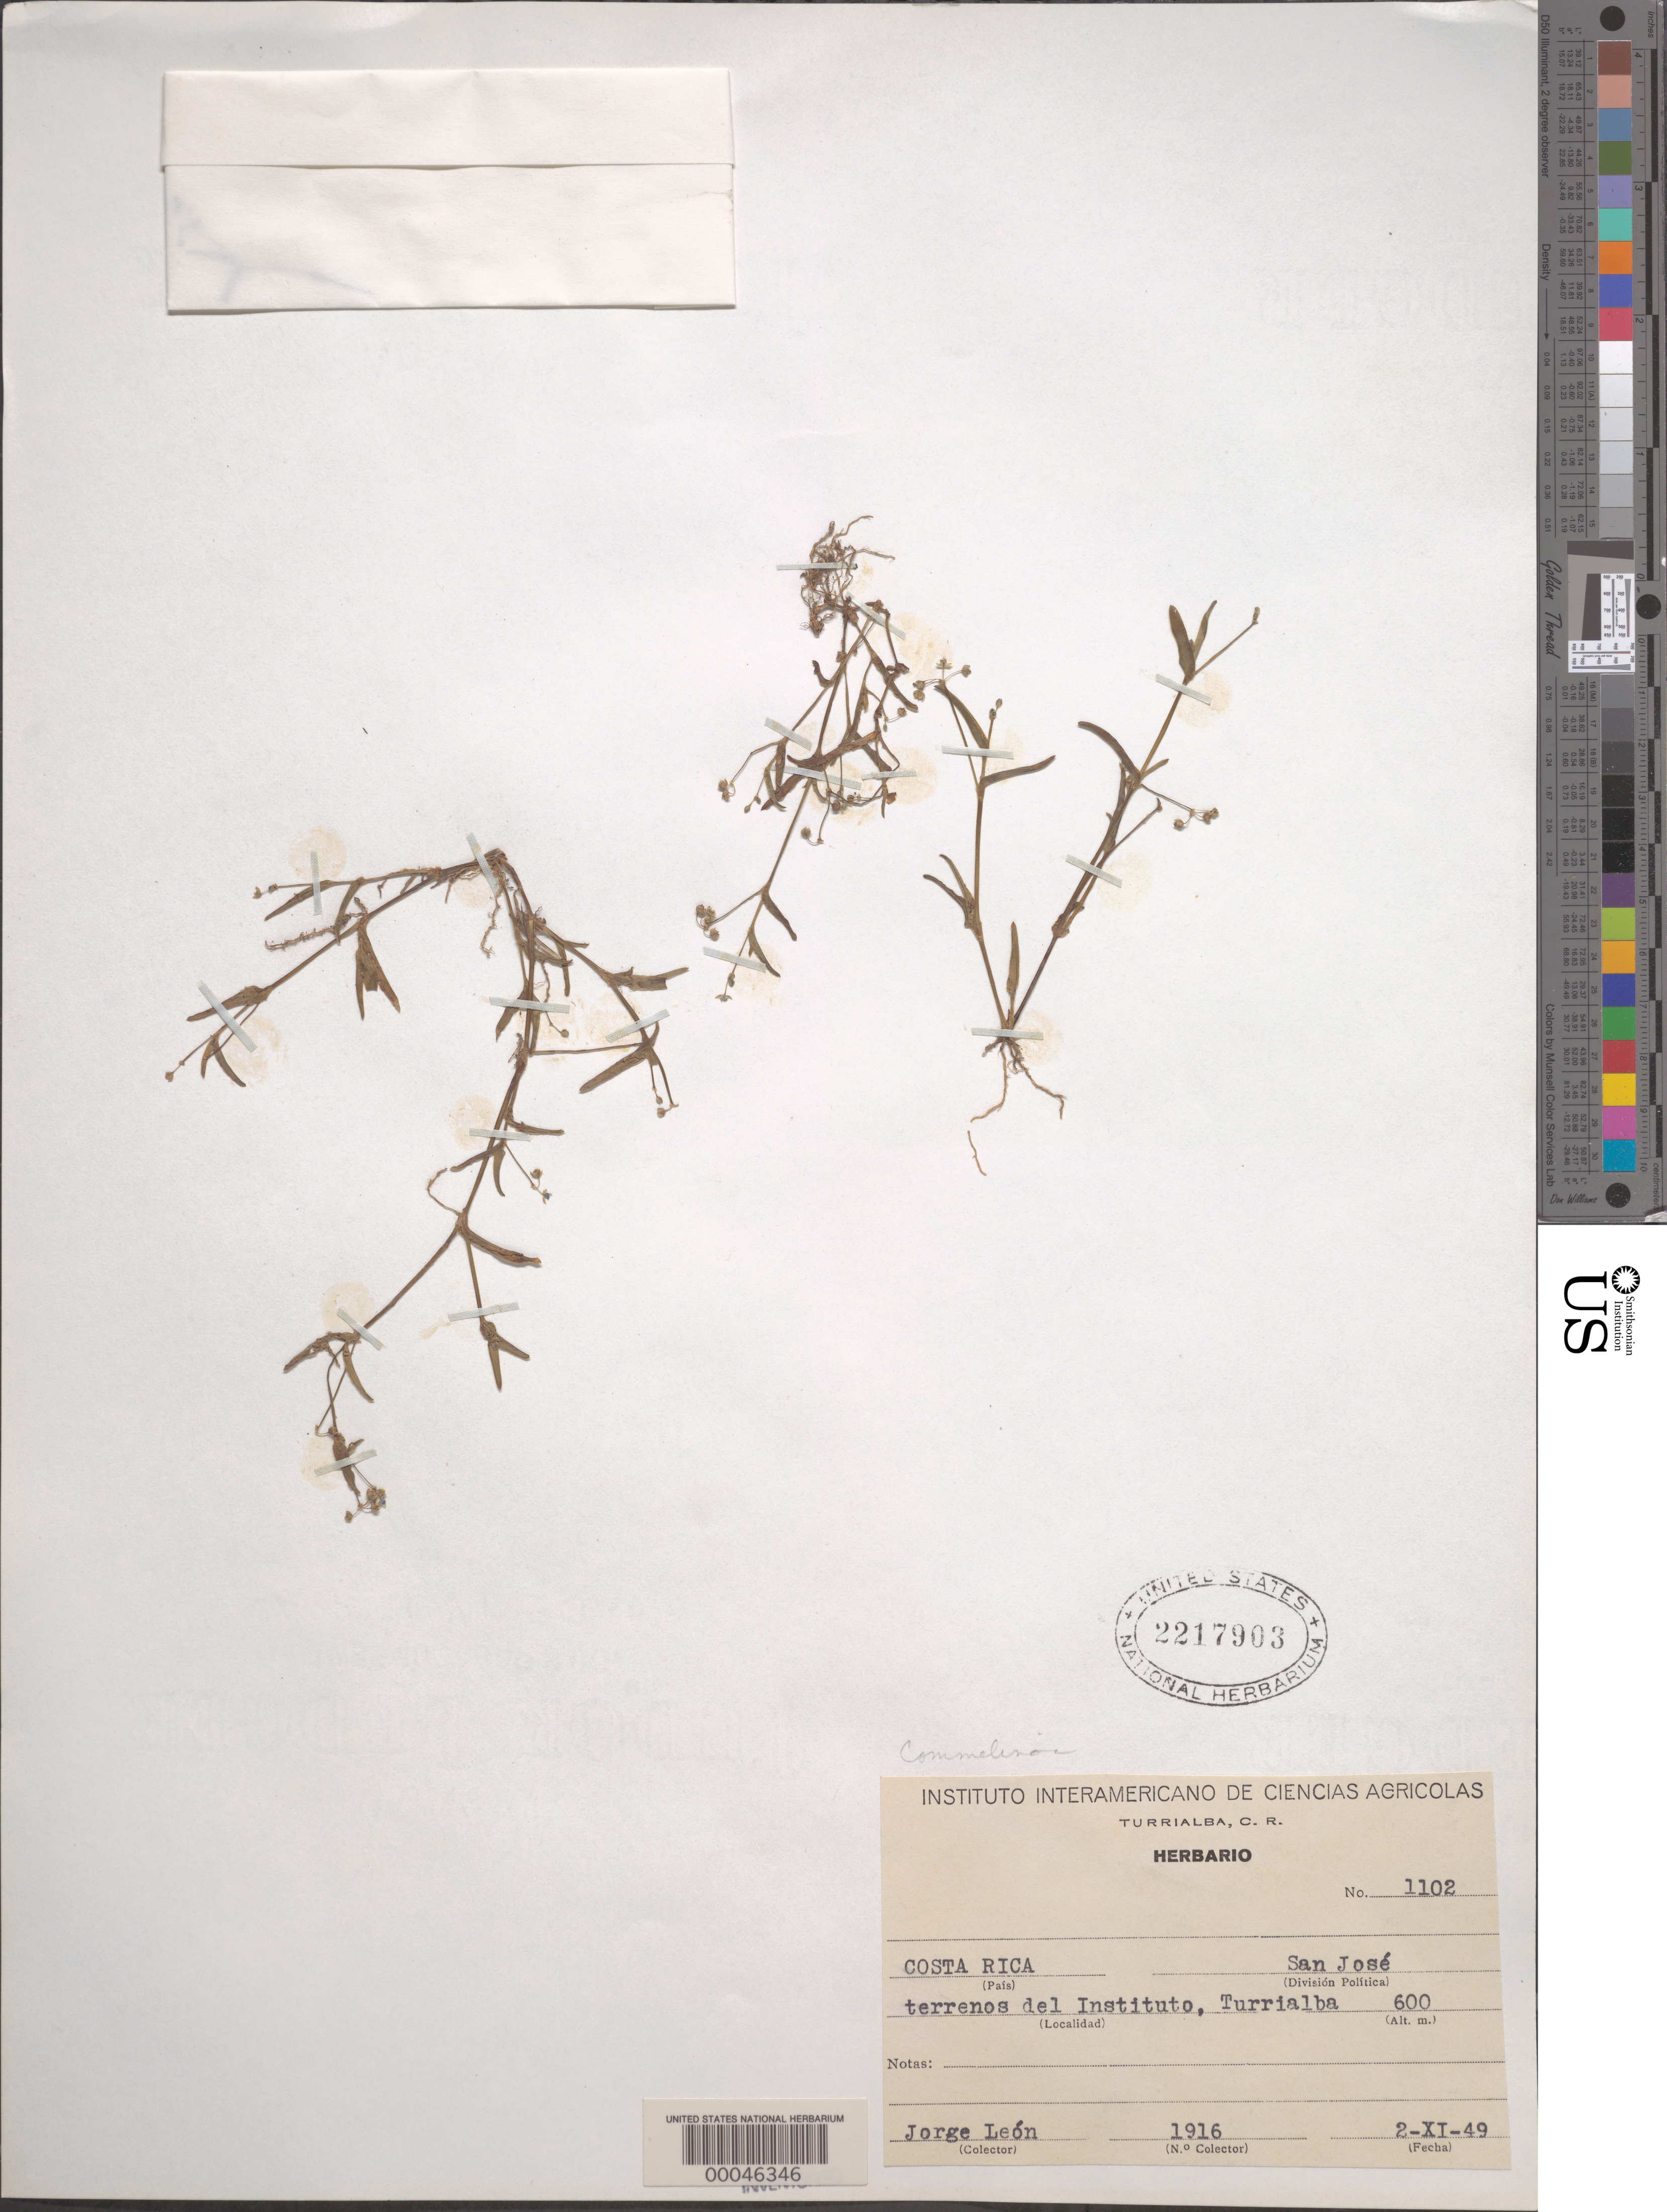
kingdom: Plantae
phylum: Tracheophyta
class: Liliopsida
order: Commelinales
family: Commelinaceae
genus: Callisia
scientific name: Callisia filiformis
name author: (M. Martens & Galeotti) D.R. Hunt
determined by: Handlos, W. L.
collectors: J. León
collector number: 1916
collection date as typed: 02 Nov 1949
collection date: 1949-11-02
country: Costa Rica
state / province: San José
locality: Turrialba; institute grounds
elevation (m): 600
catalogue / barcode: US 2217903